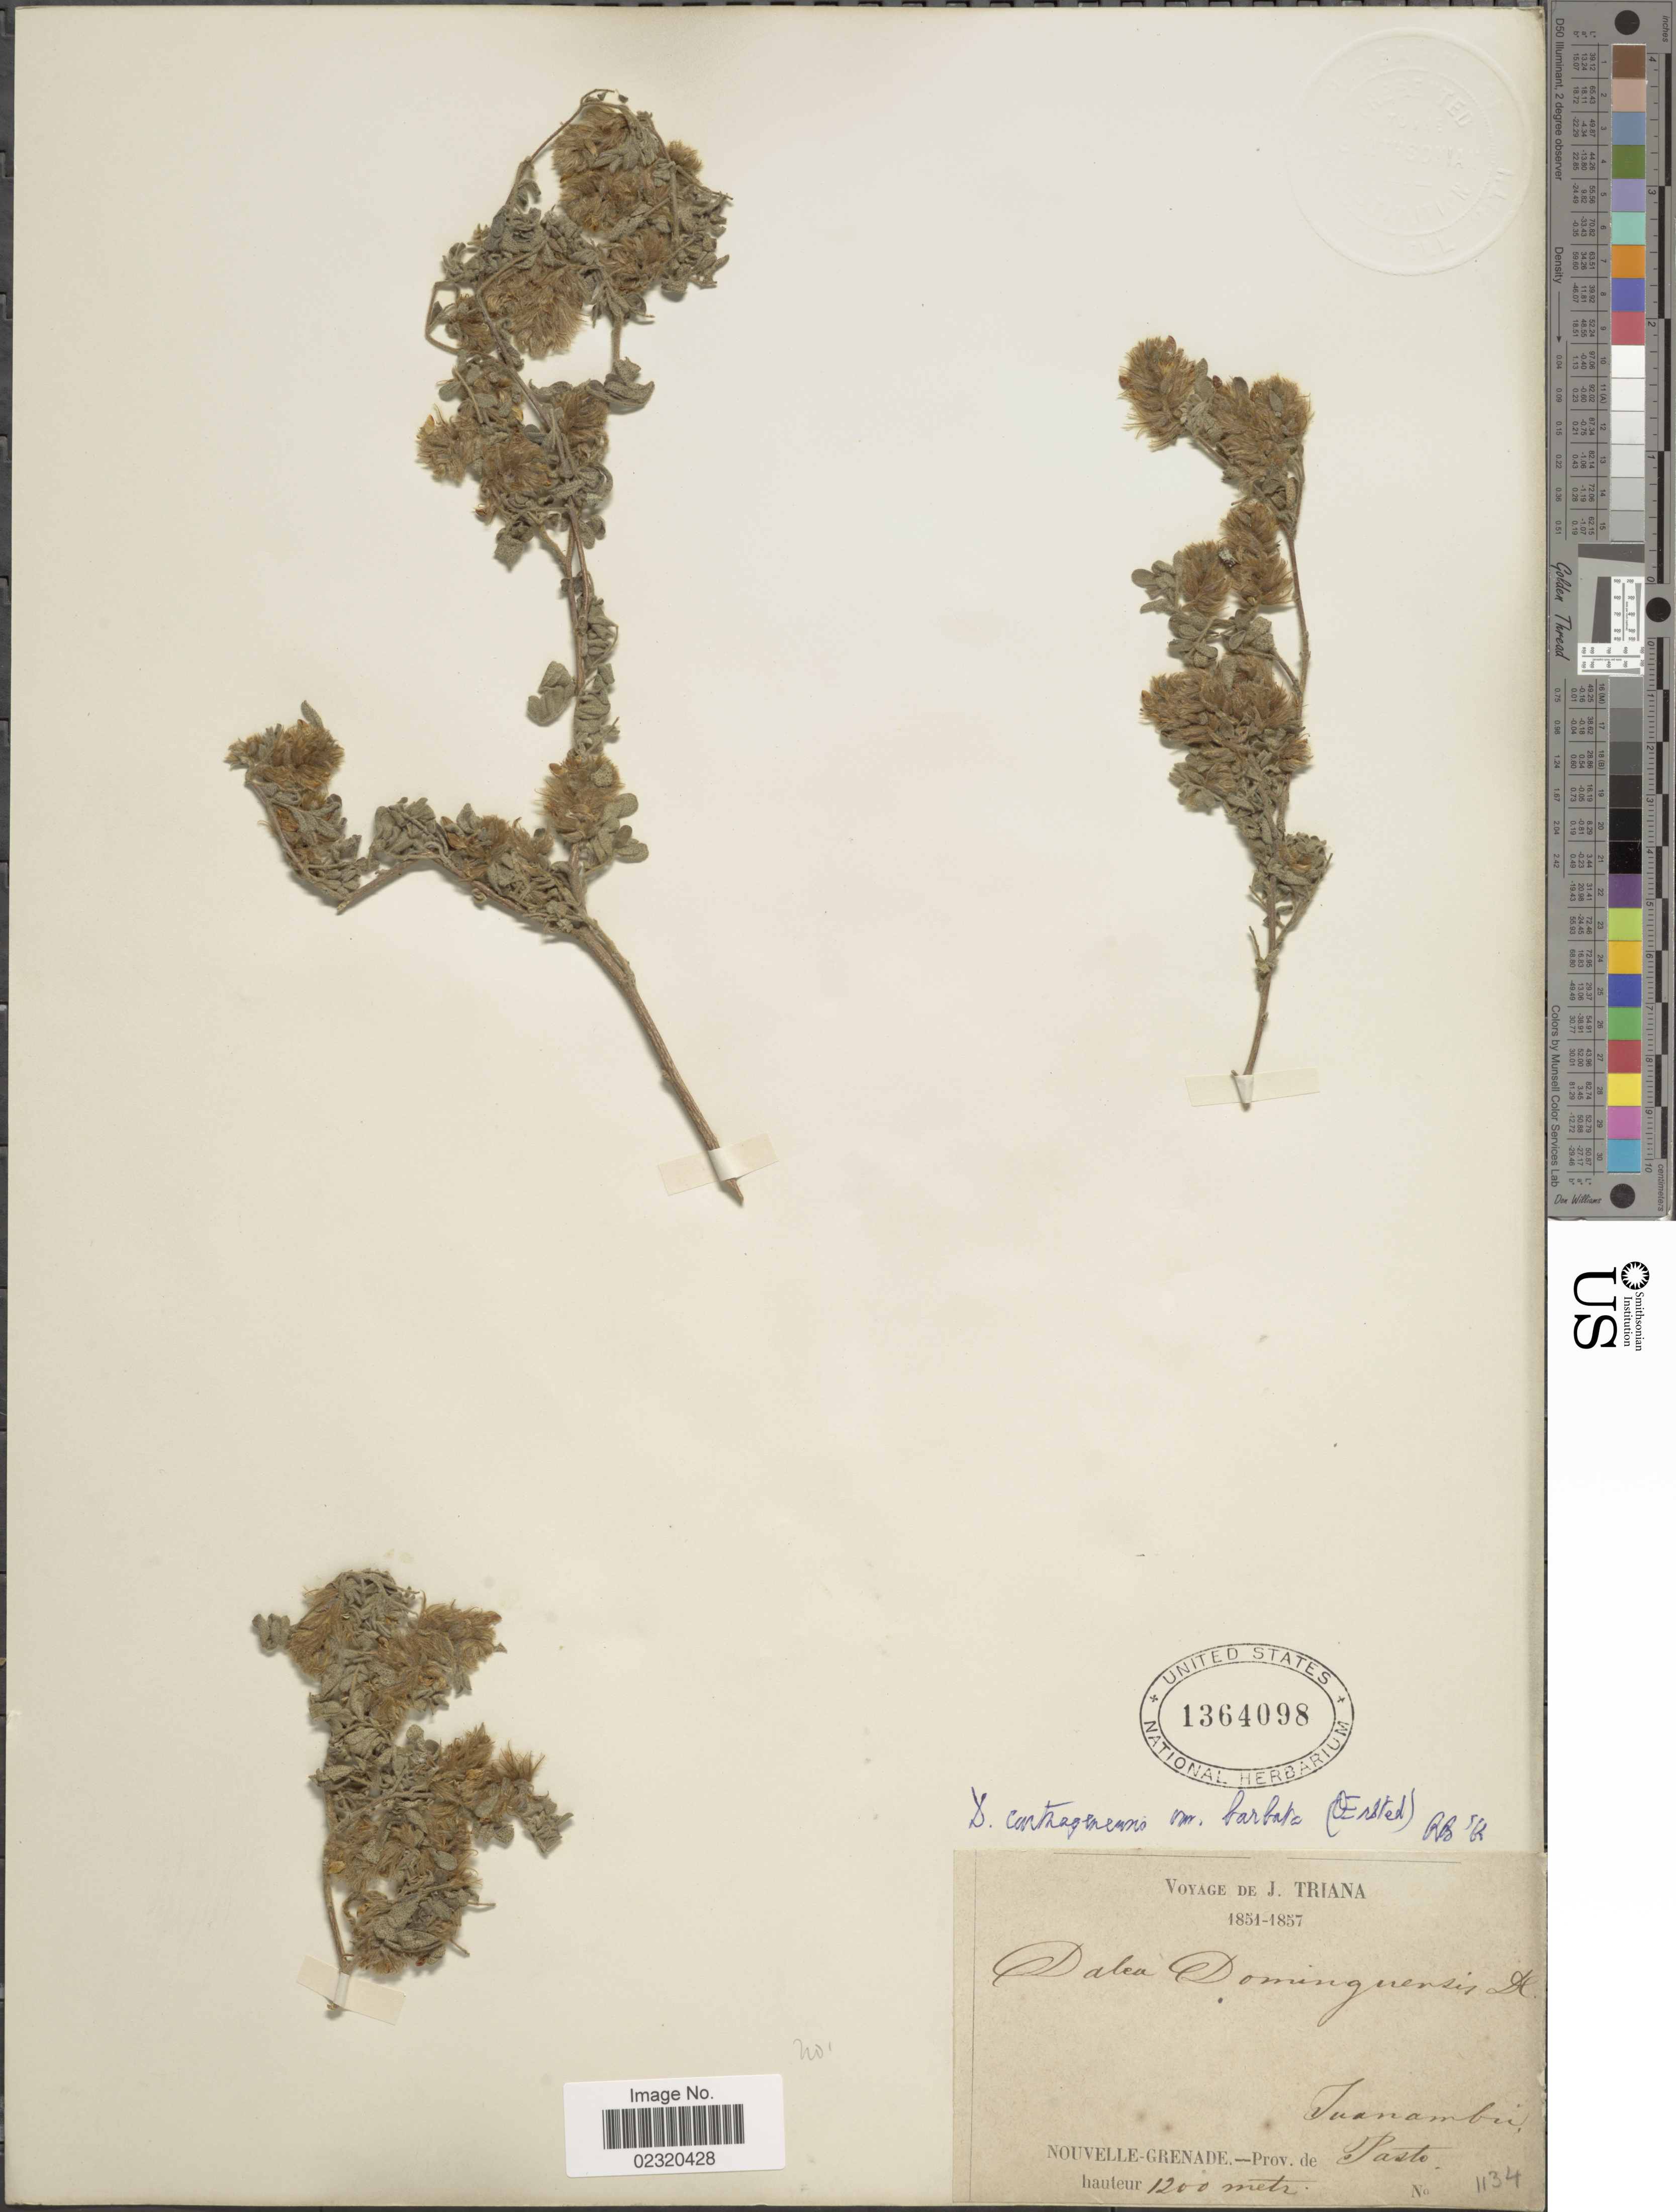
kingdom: Plantae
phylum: Tracheophyta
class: Magnoliopsida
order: Fabales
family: Fabaceae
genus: Dalea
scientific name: Dalea carthagenensis var. barbata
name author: (Oerst.) Barneby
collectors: J. Triana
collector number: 1134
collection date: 1851/1857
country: Colombia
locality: Juanambu [interpreted], Nouvelle-Grenade, Prov. de Pasto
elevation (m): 1200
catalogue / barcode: US 1364098